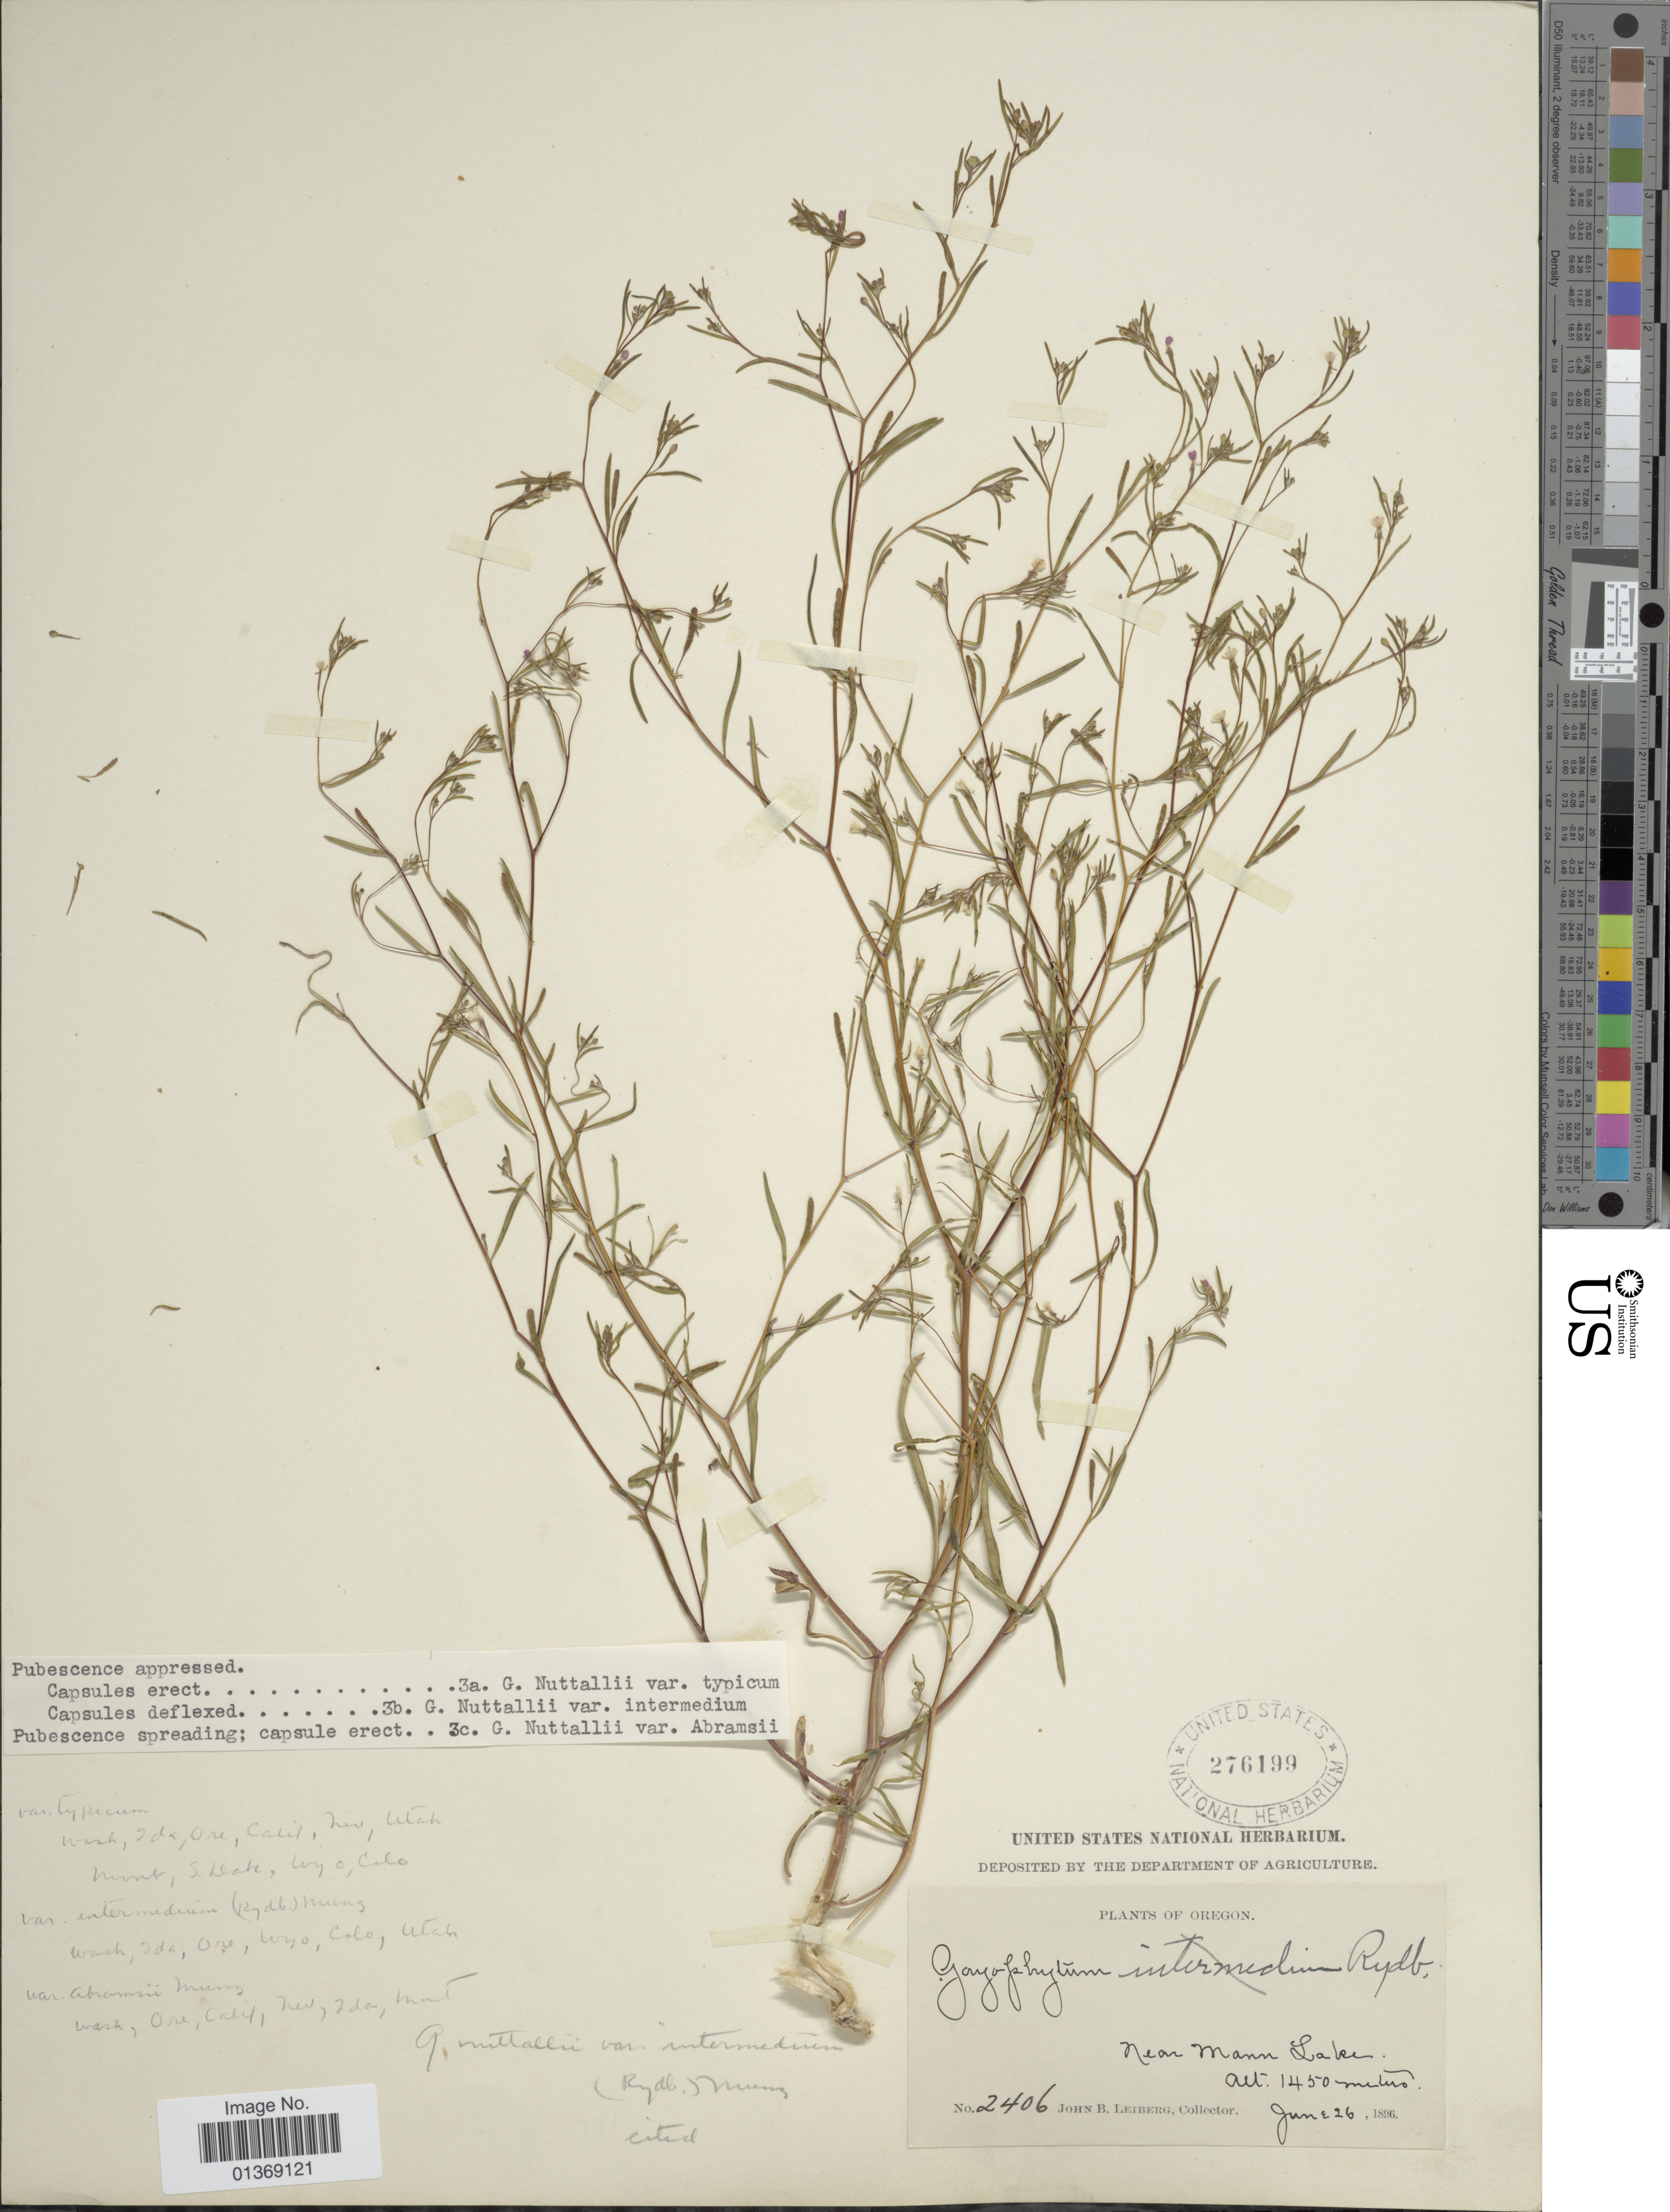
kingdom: Plantae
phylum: Tracheophyta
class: Magnoliopsida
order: Myrtales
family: Onagraceae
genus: Gayophytum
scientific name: Gayophytum diffusum subsp. parviflorum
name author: F. H. Lewis & Szweyk.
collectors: J. B. Leiberg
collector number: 2406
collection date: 1896-06-26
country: United States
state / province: Oregon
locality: Near Mann Lake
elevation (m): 1450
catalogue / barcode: US 276199